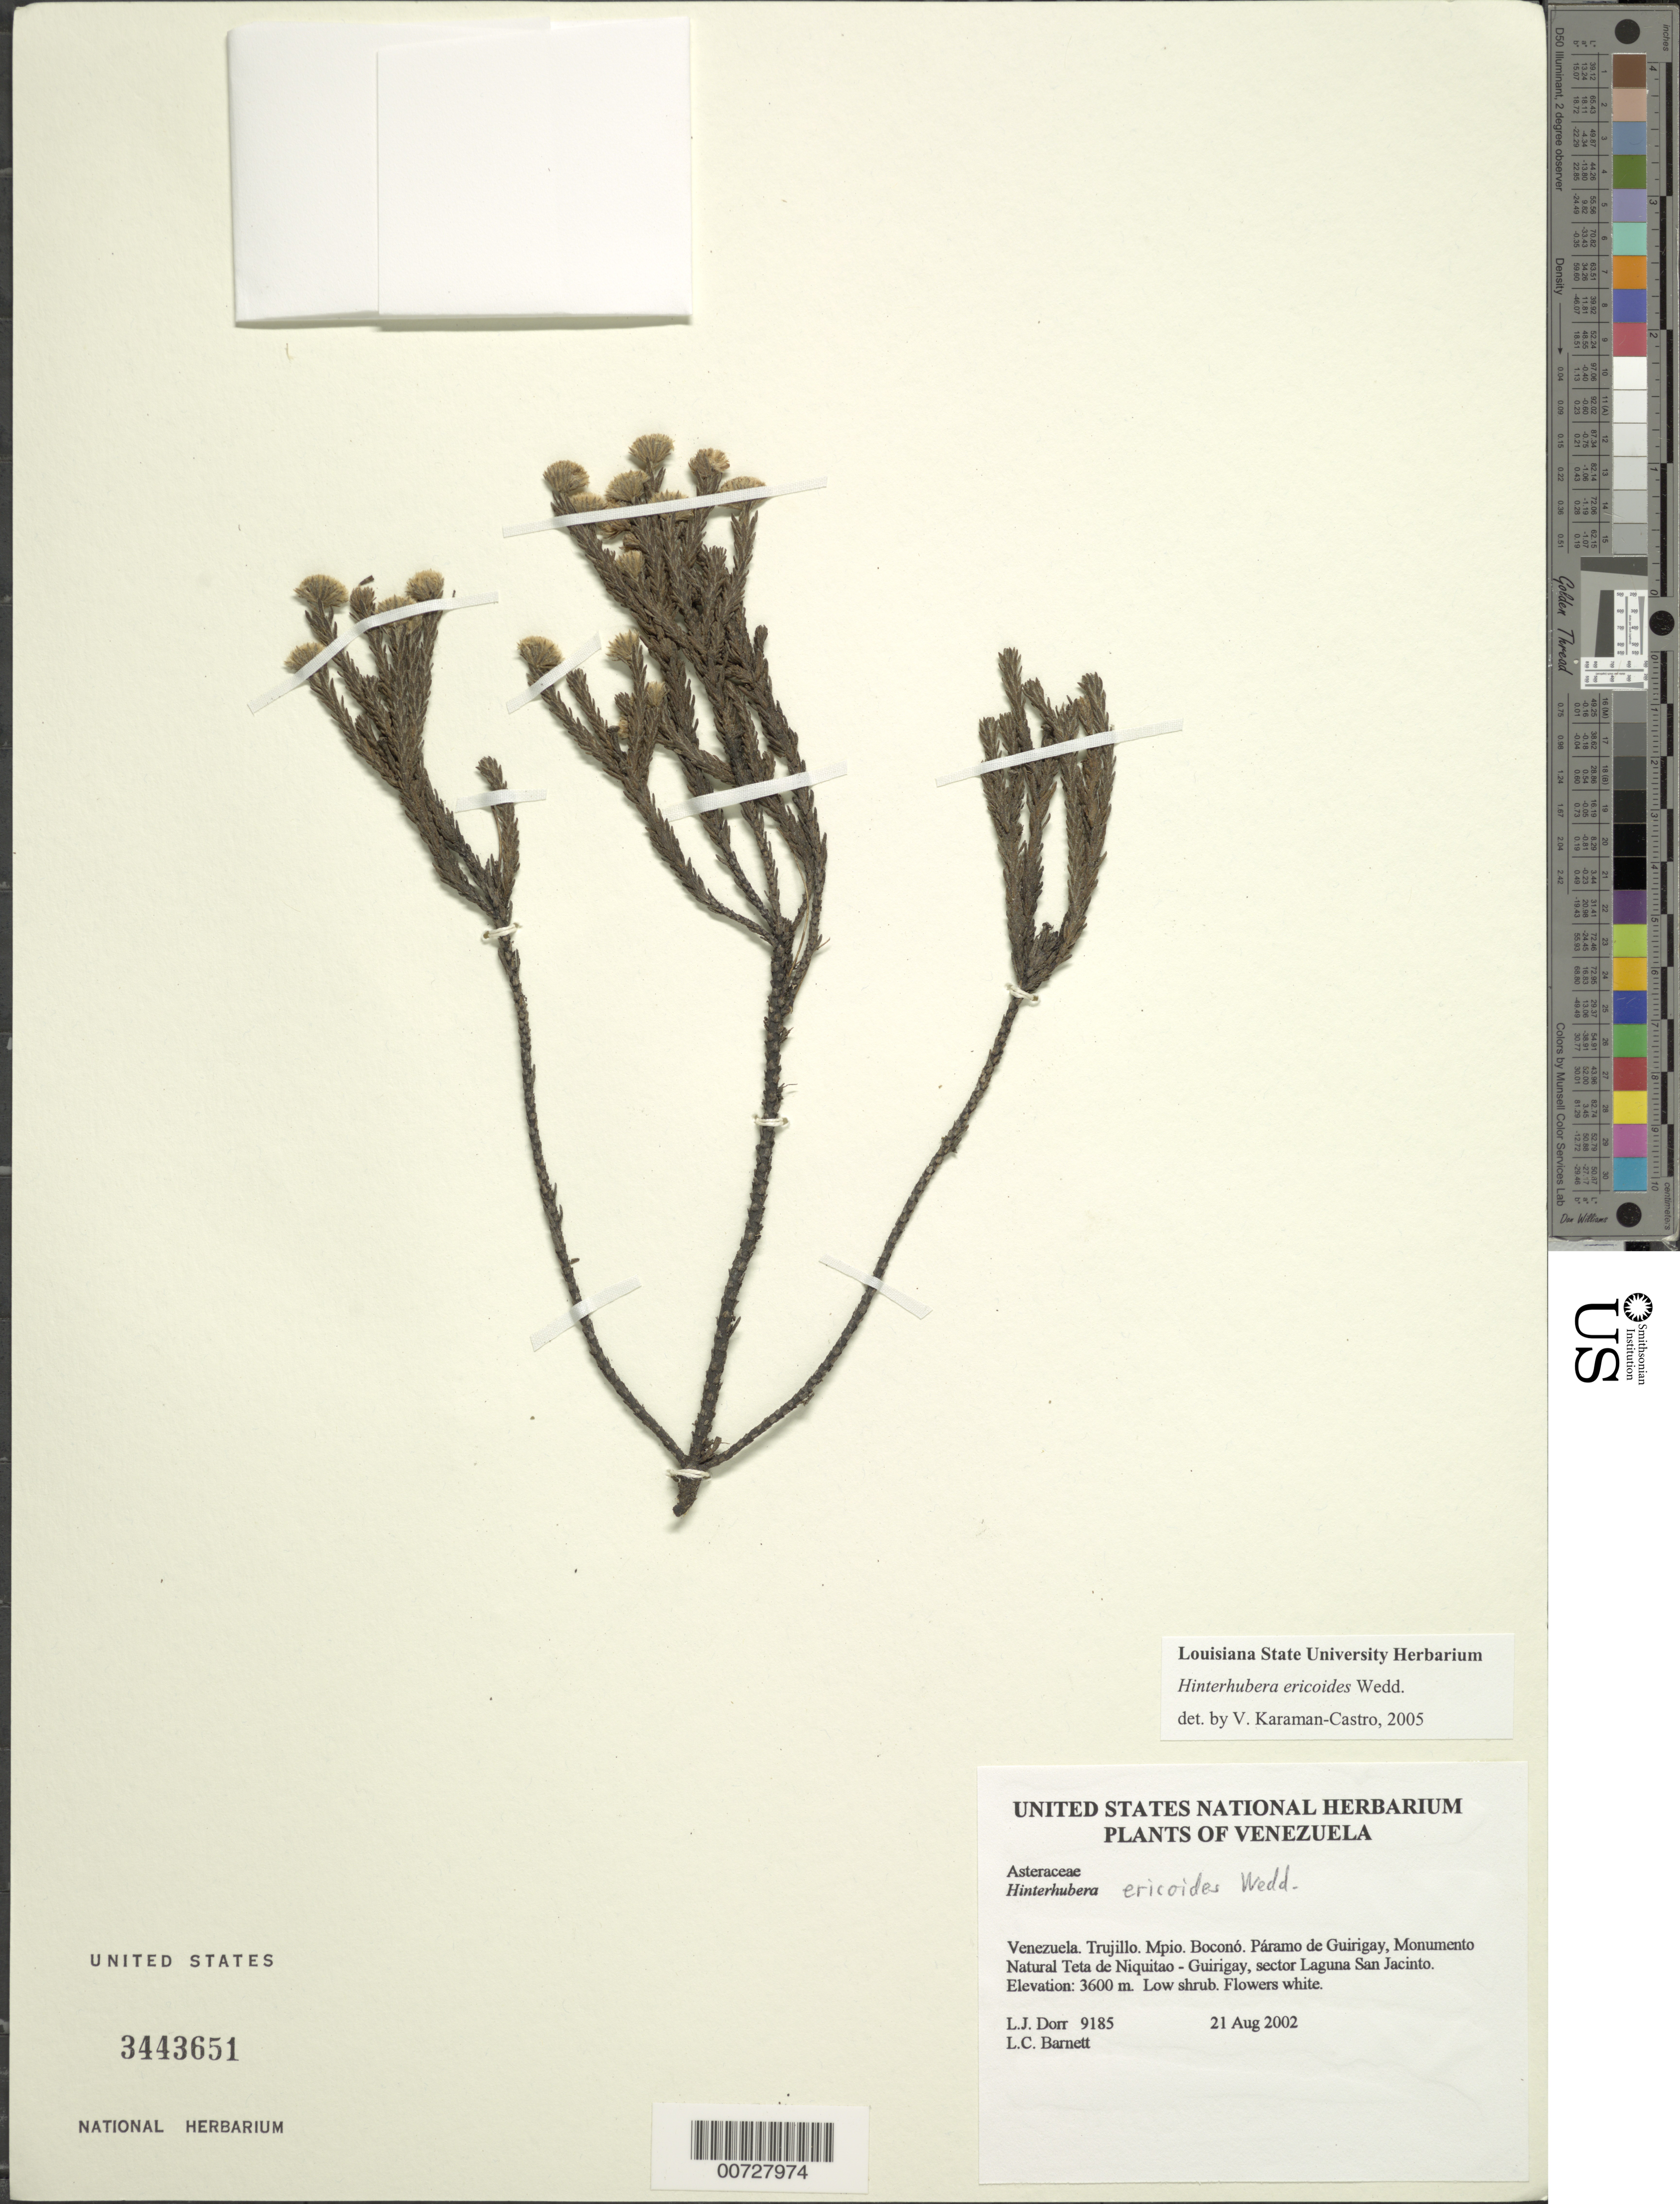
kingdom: Plantae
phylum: Tracheophyta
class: Magnoliopsida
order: Asterales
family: Asteraceae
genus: Hinterhubera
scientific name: Hinterhubera ericoides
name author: Wedd.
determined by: Robinson, Harold E., (US)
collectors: L. J. Dorr & L. C. Barnett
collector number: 9185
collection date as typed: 21 Aug 2002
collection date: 2002-08-21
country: Venezuela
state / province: Trujillo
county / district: Boconó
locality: Páramo de Guirigay, Monumento Natural Teta de Niquitao - Guirigay, sector Laguna San Jacinto.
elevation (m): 3600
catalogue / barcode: US 3443653